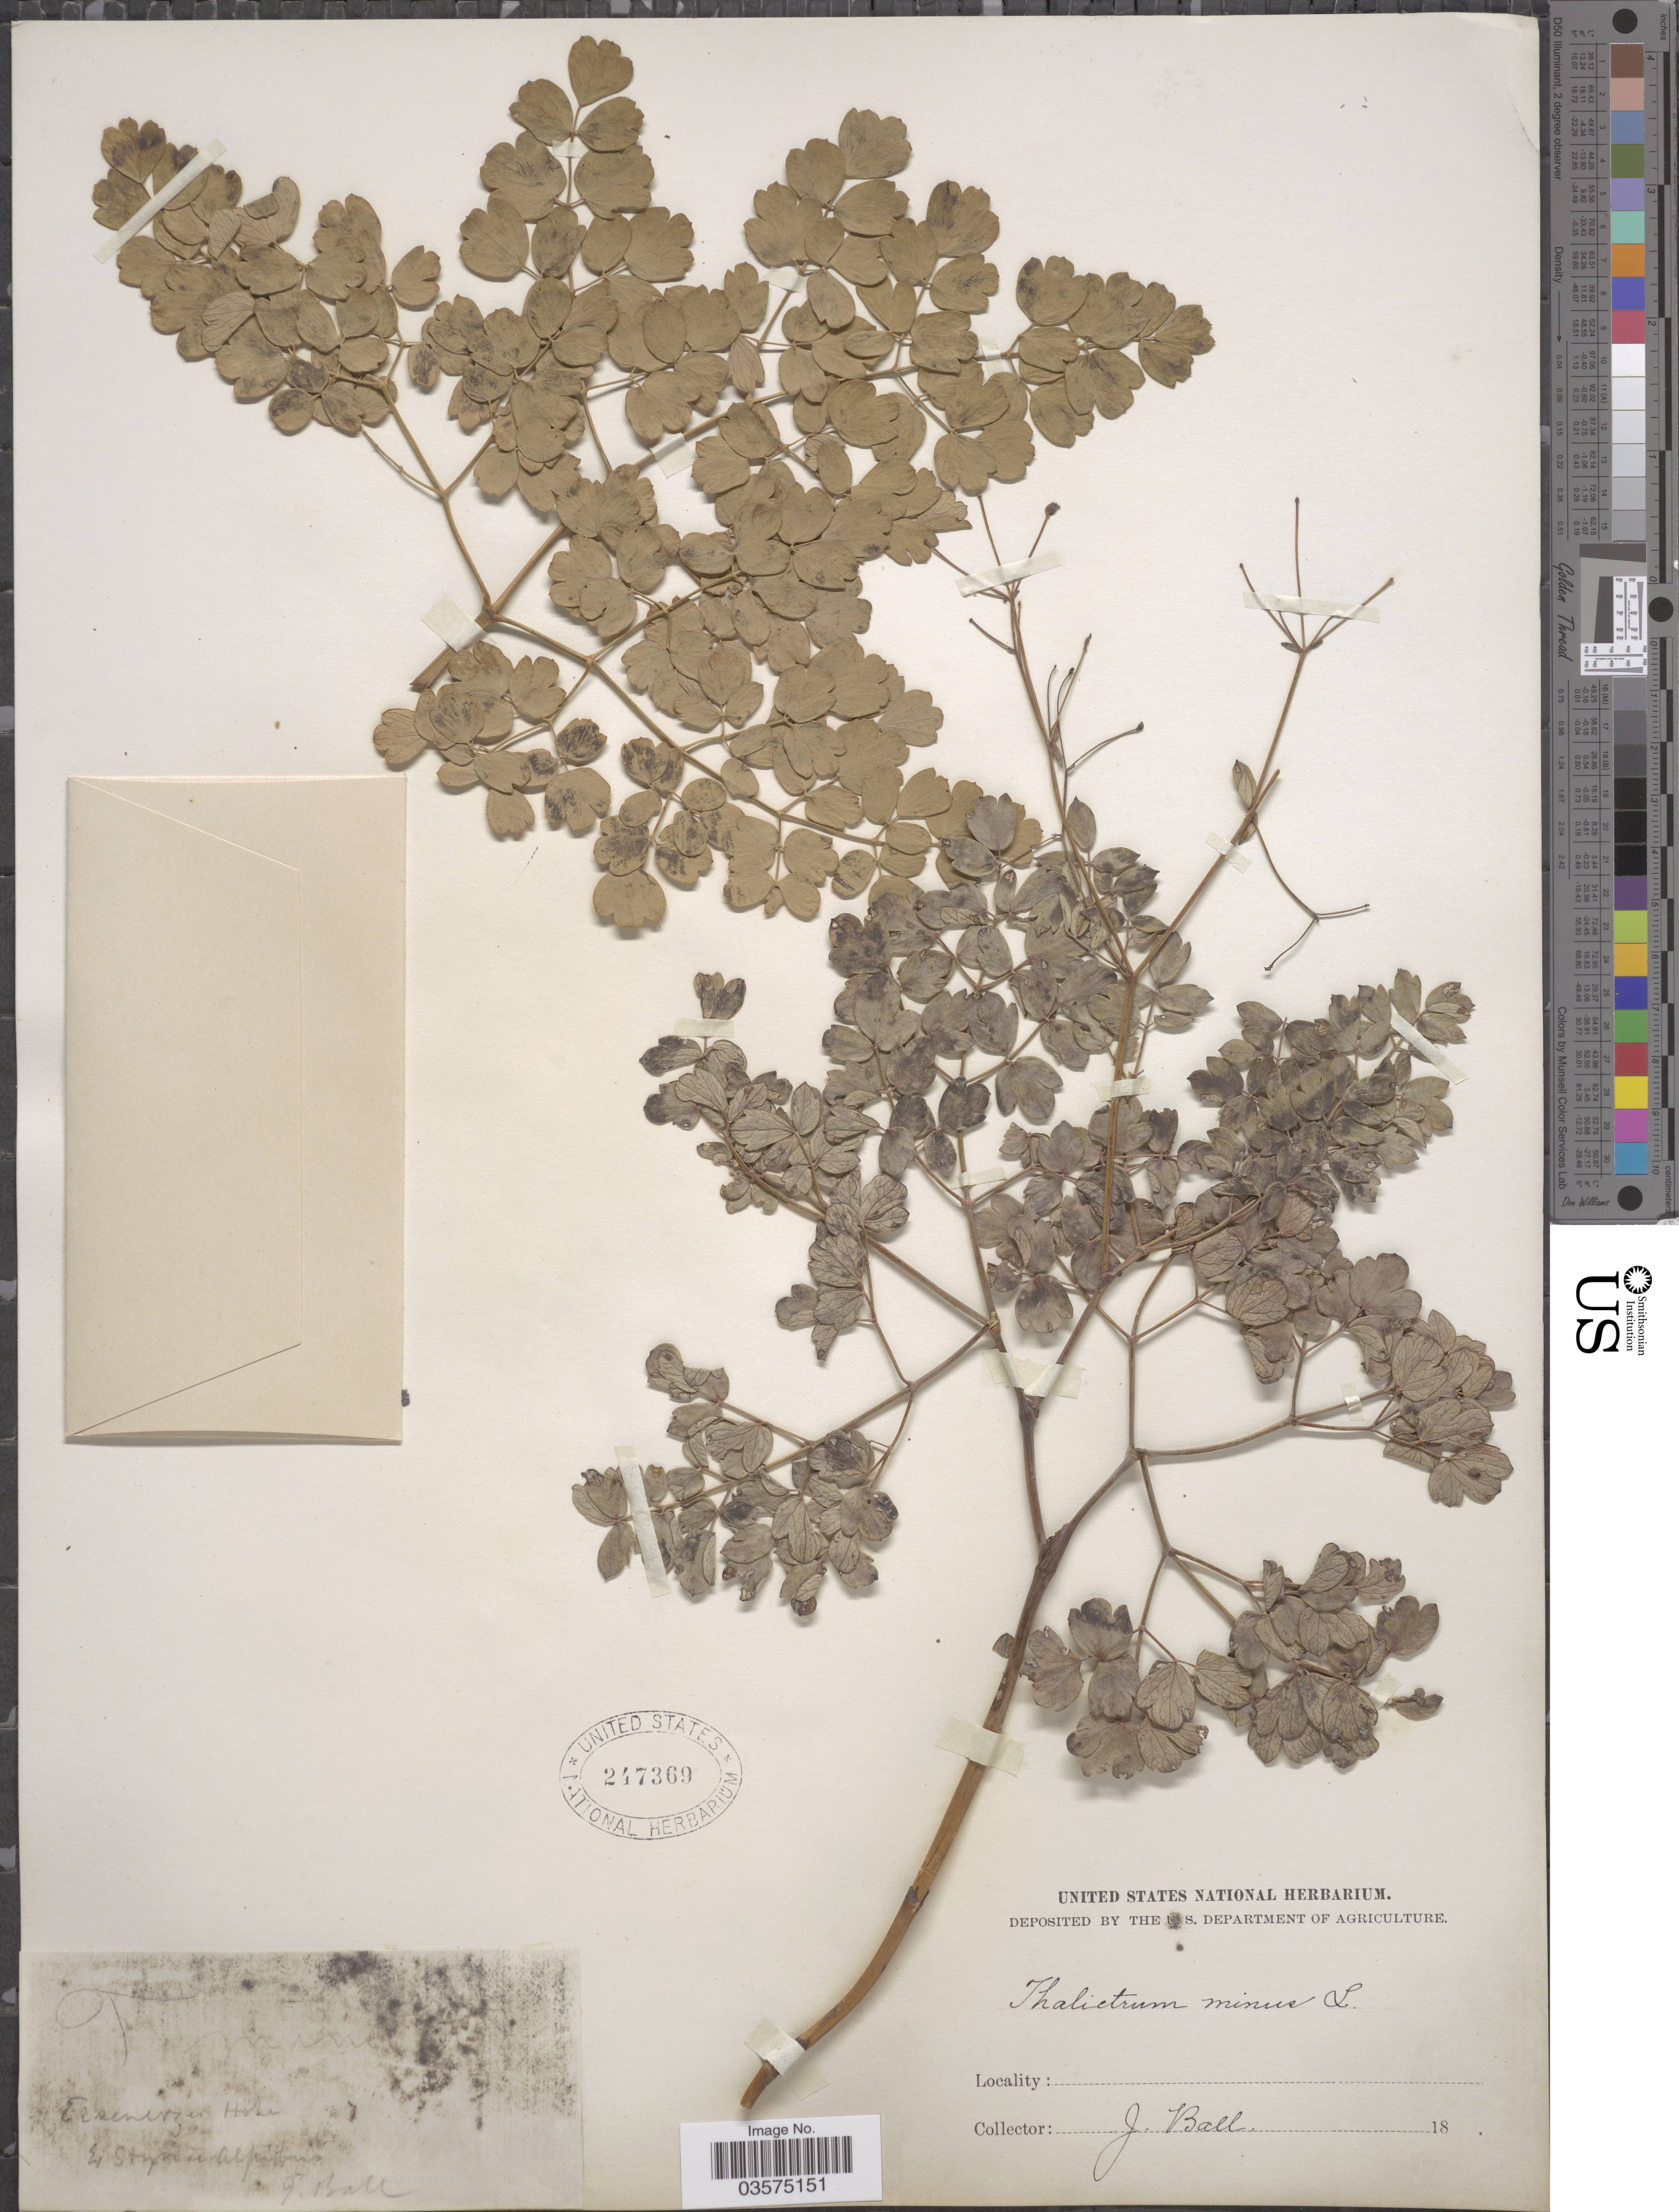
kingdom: Plantae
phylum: Tracheophyta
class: Magnoliopsida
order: Ranunculales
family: Ranunculaceae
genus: Thalictrum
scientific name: Thalictrum minus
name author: L.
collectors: J. Ball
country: Austria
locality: Eisenberg Hohe. Ex Styrian Alpibus.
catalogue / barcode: US 247369